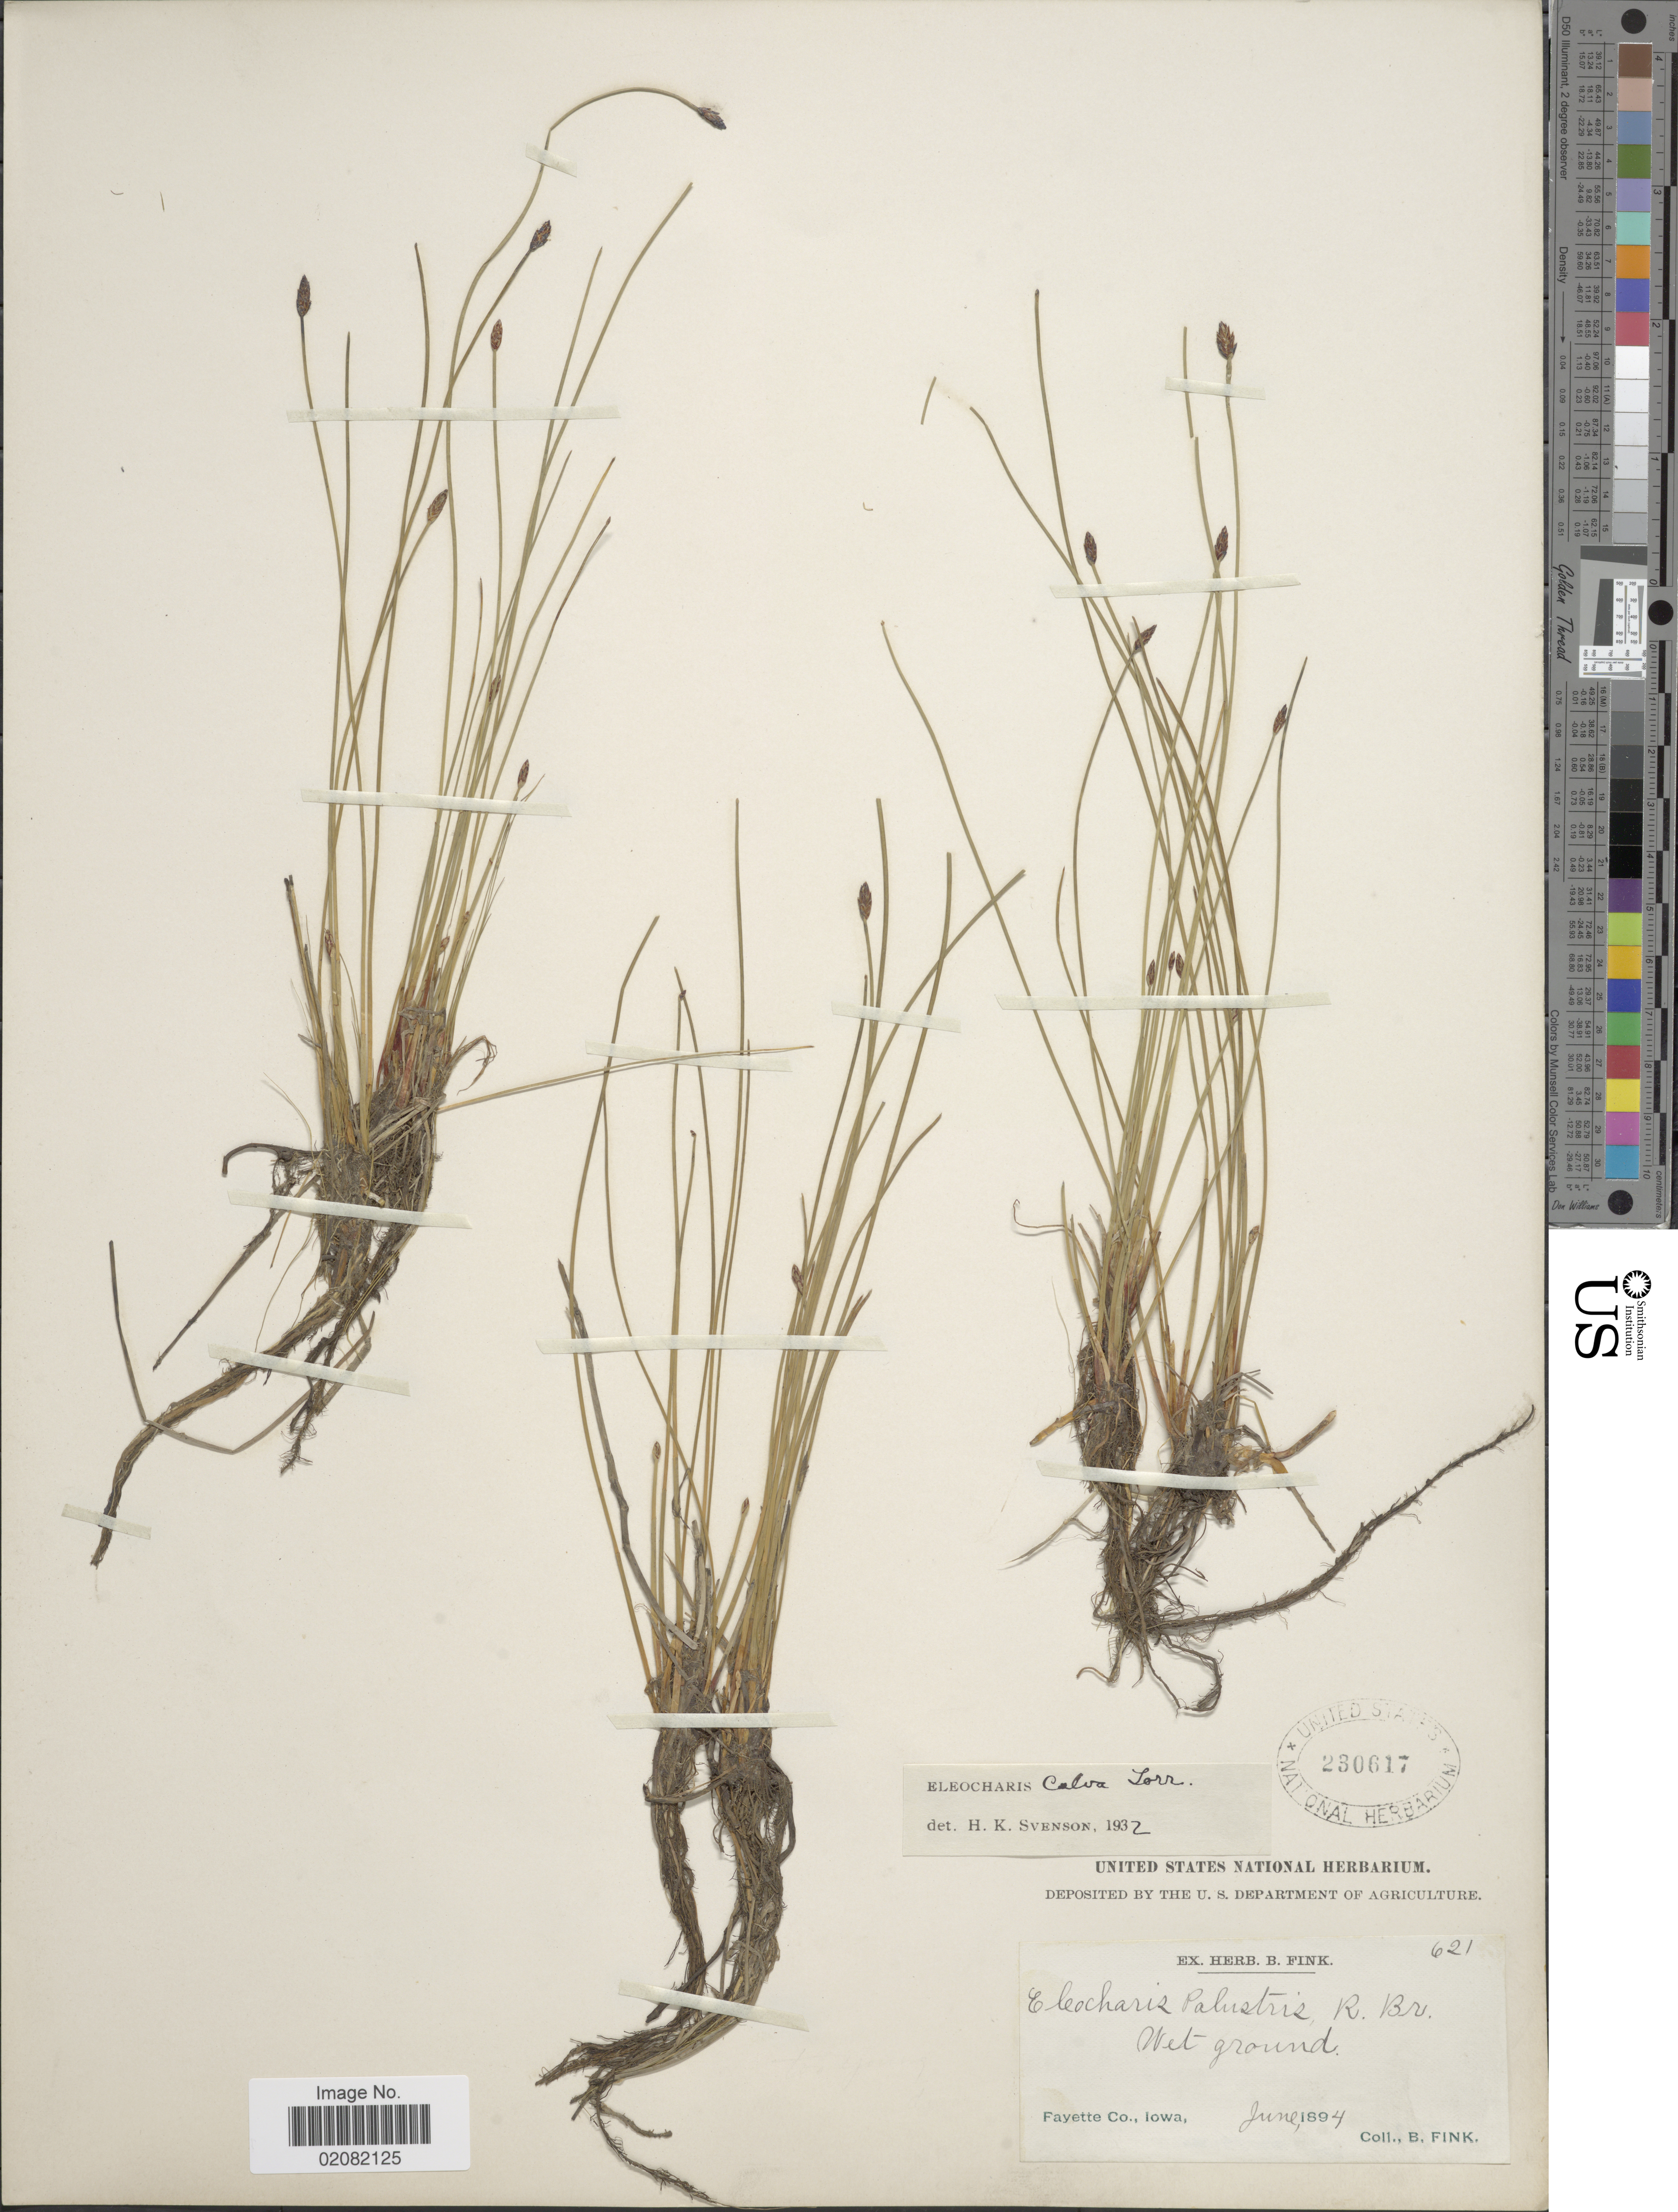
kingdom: Plantae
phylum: Tracheophyta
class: Liliopsida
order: Poales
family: Cyperaceae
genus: Eleocharis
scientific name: Eleocharis erythropoda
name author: Steud.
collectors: B. Fink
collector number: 621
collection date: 1894-06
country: United States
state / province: Iowa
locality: Wet ground, Fayette Co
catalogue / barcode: US 230617